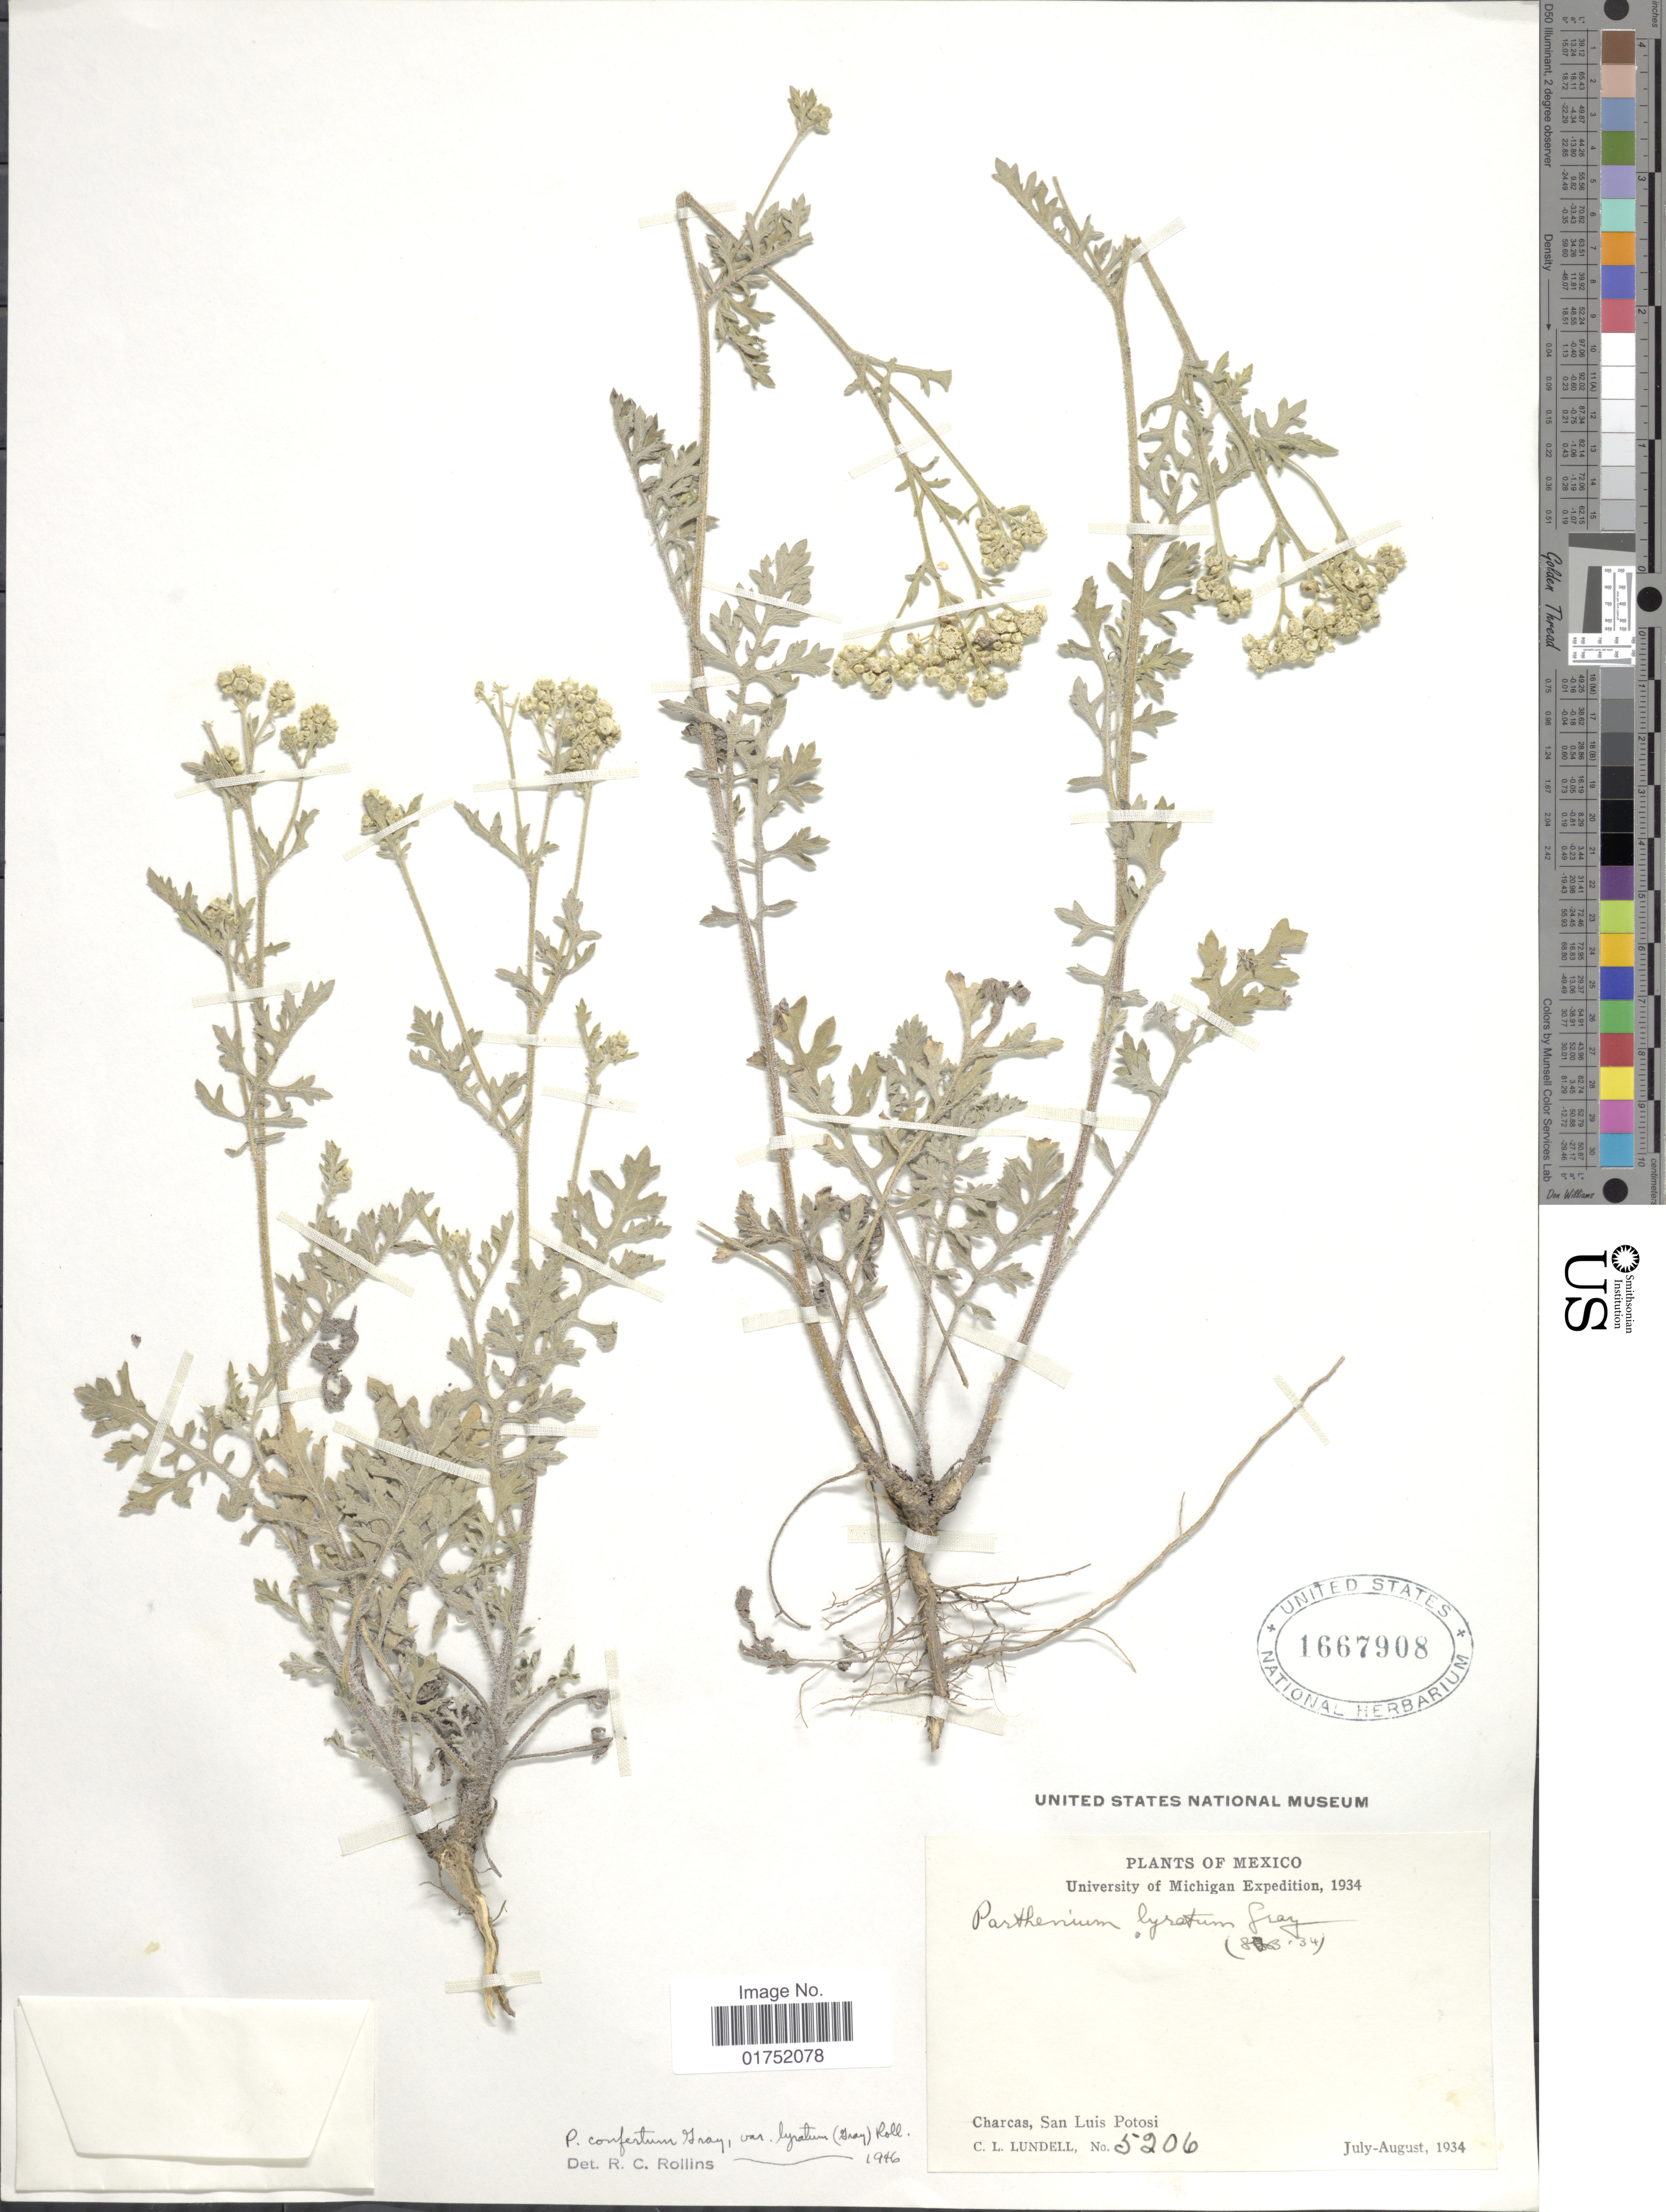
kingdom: Plantae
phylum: Tracheophyta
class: Magnoliopsida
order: Asterales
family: Asteraceae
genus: Parthenium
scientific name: Parthenium confertum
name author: A. Gray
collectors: C. L. Lundell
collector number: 5206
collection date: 1934-07/1934-08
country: Mexico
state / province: San Luis Potosí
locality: Charcas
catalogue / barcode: US 1667908